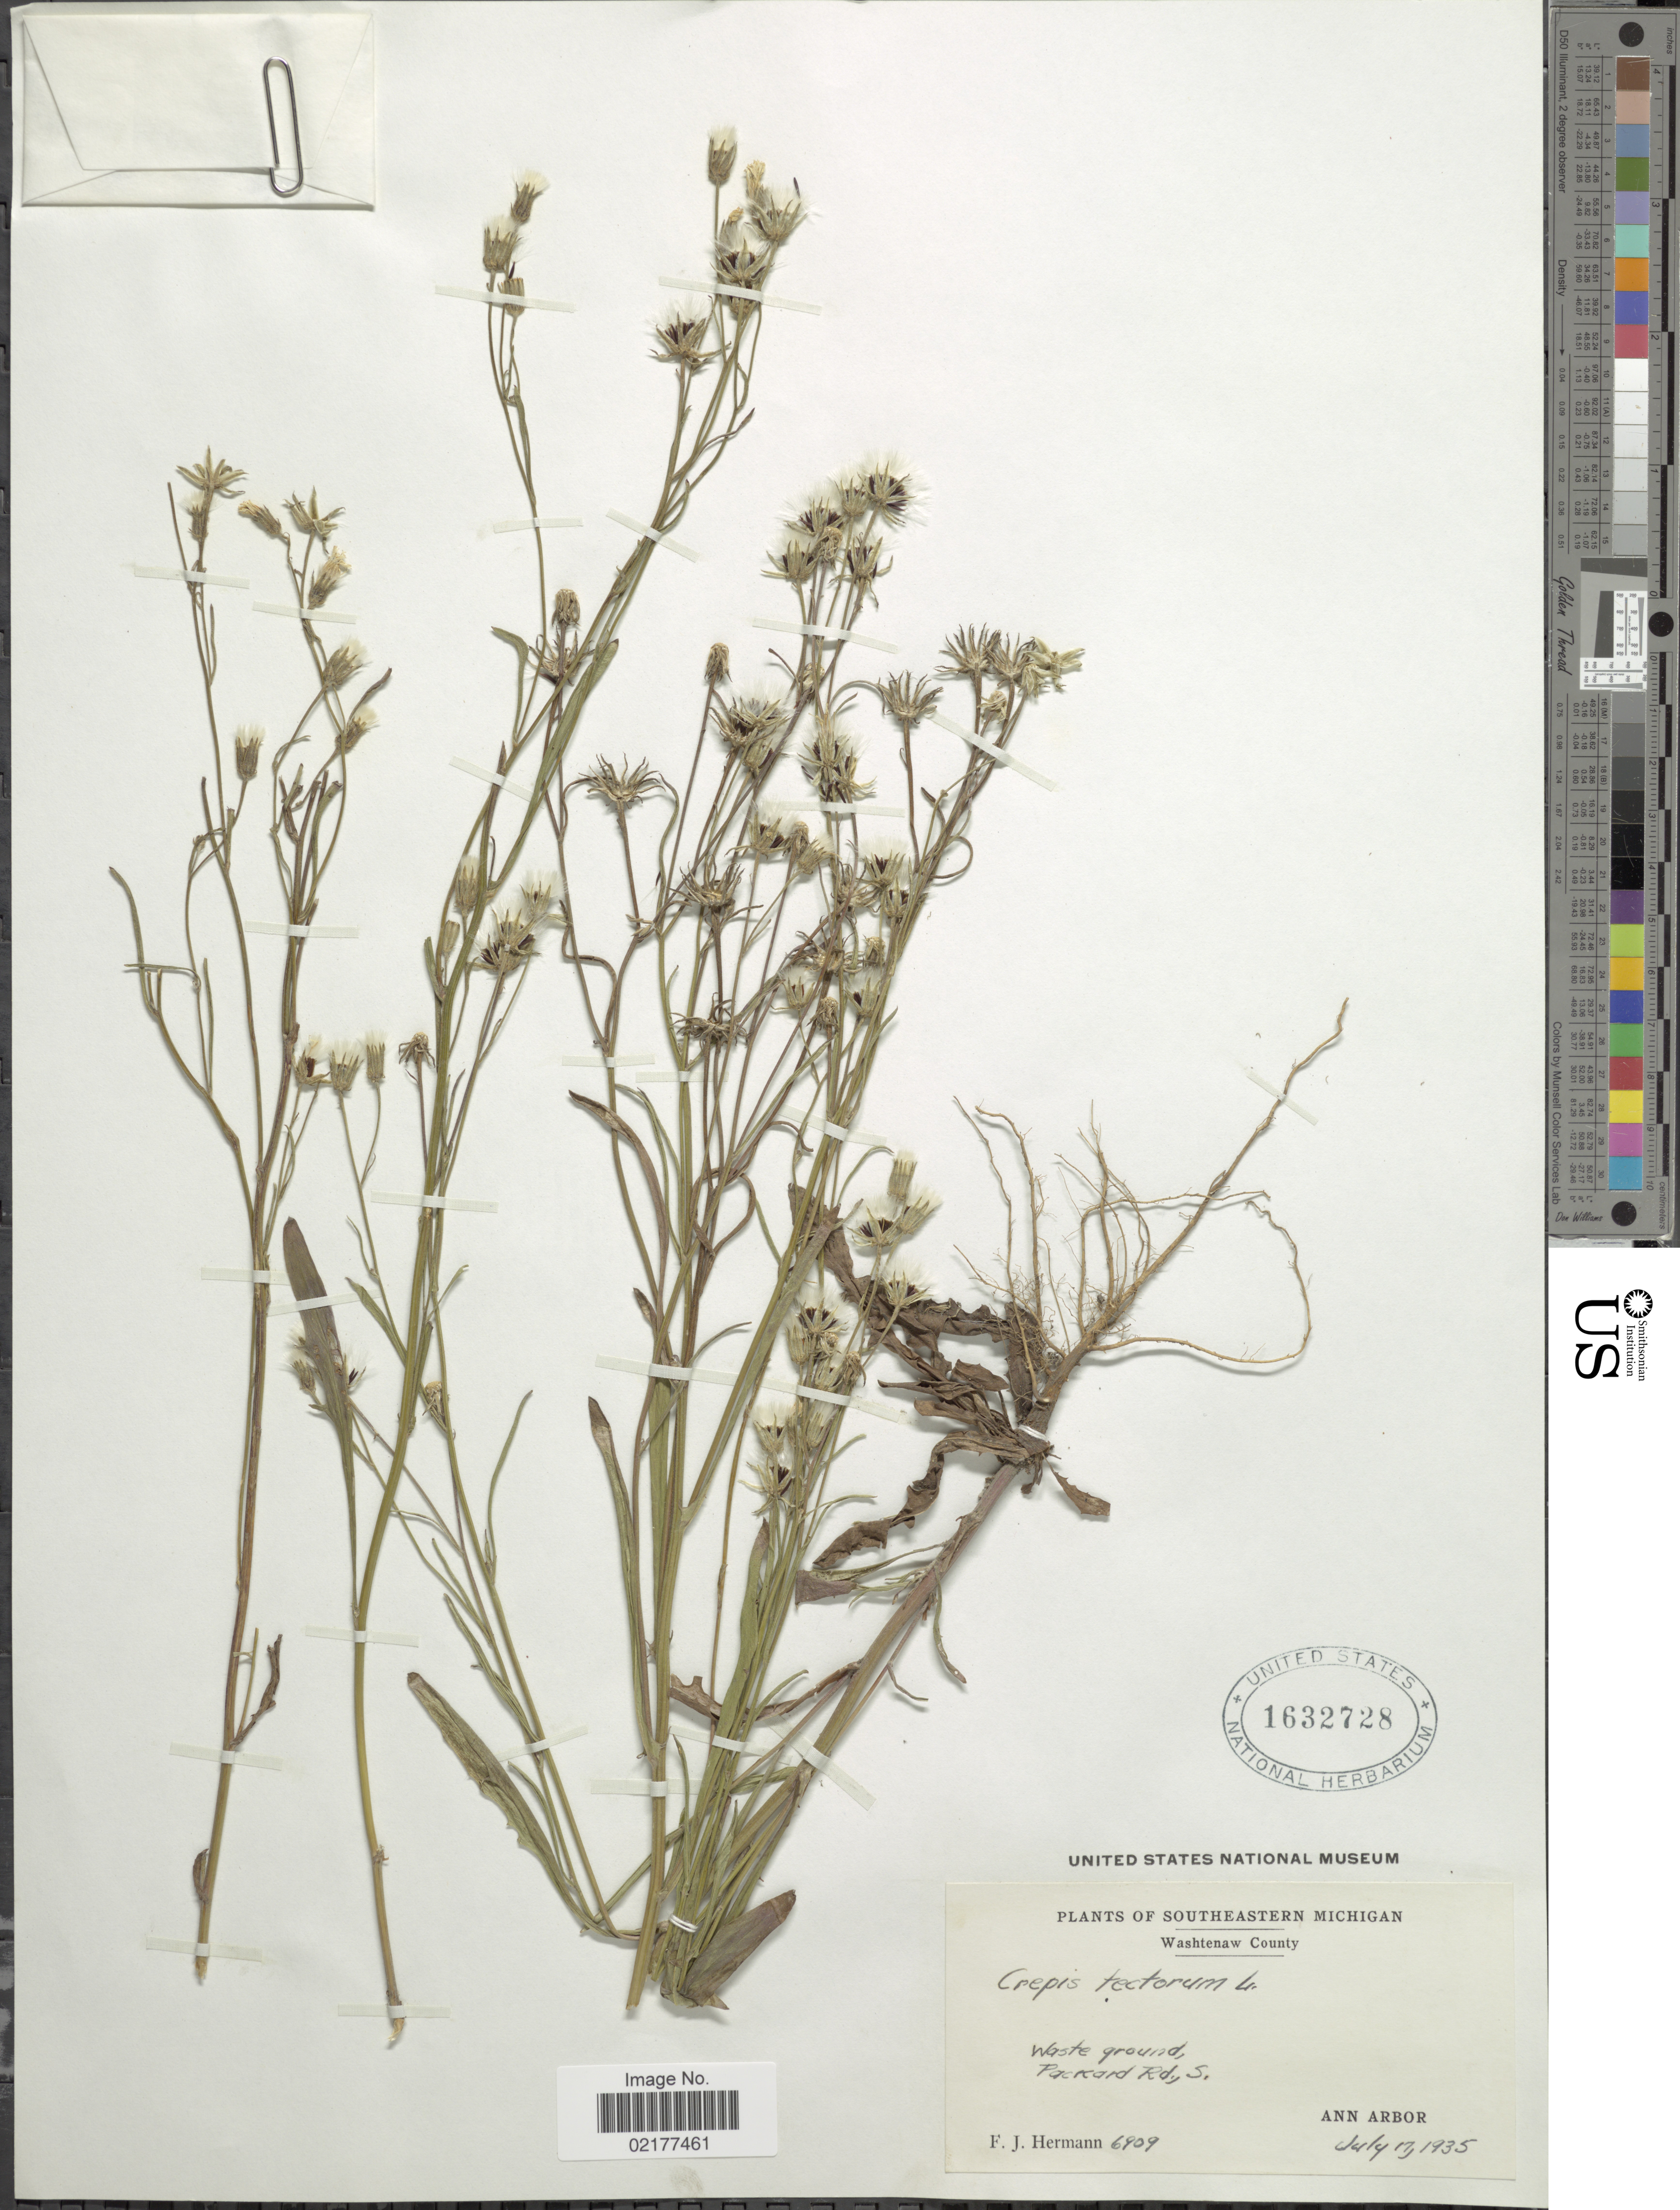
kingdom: Plantae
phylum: Tracheophyta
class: Magnoliopsida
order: Asterales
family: Asteraceae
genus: Crepis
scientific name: Crepis tectorum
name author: L.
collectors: F. J. Hermann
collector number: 6909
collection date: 1935-07-17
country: United States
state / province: Michigan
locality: Southeastern Michigan. Washtenaw County. Packard Rd., S. Ann Arbor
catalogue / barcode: US 1632728